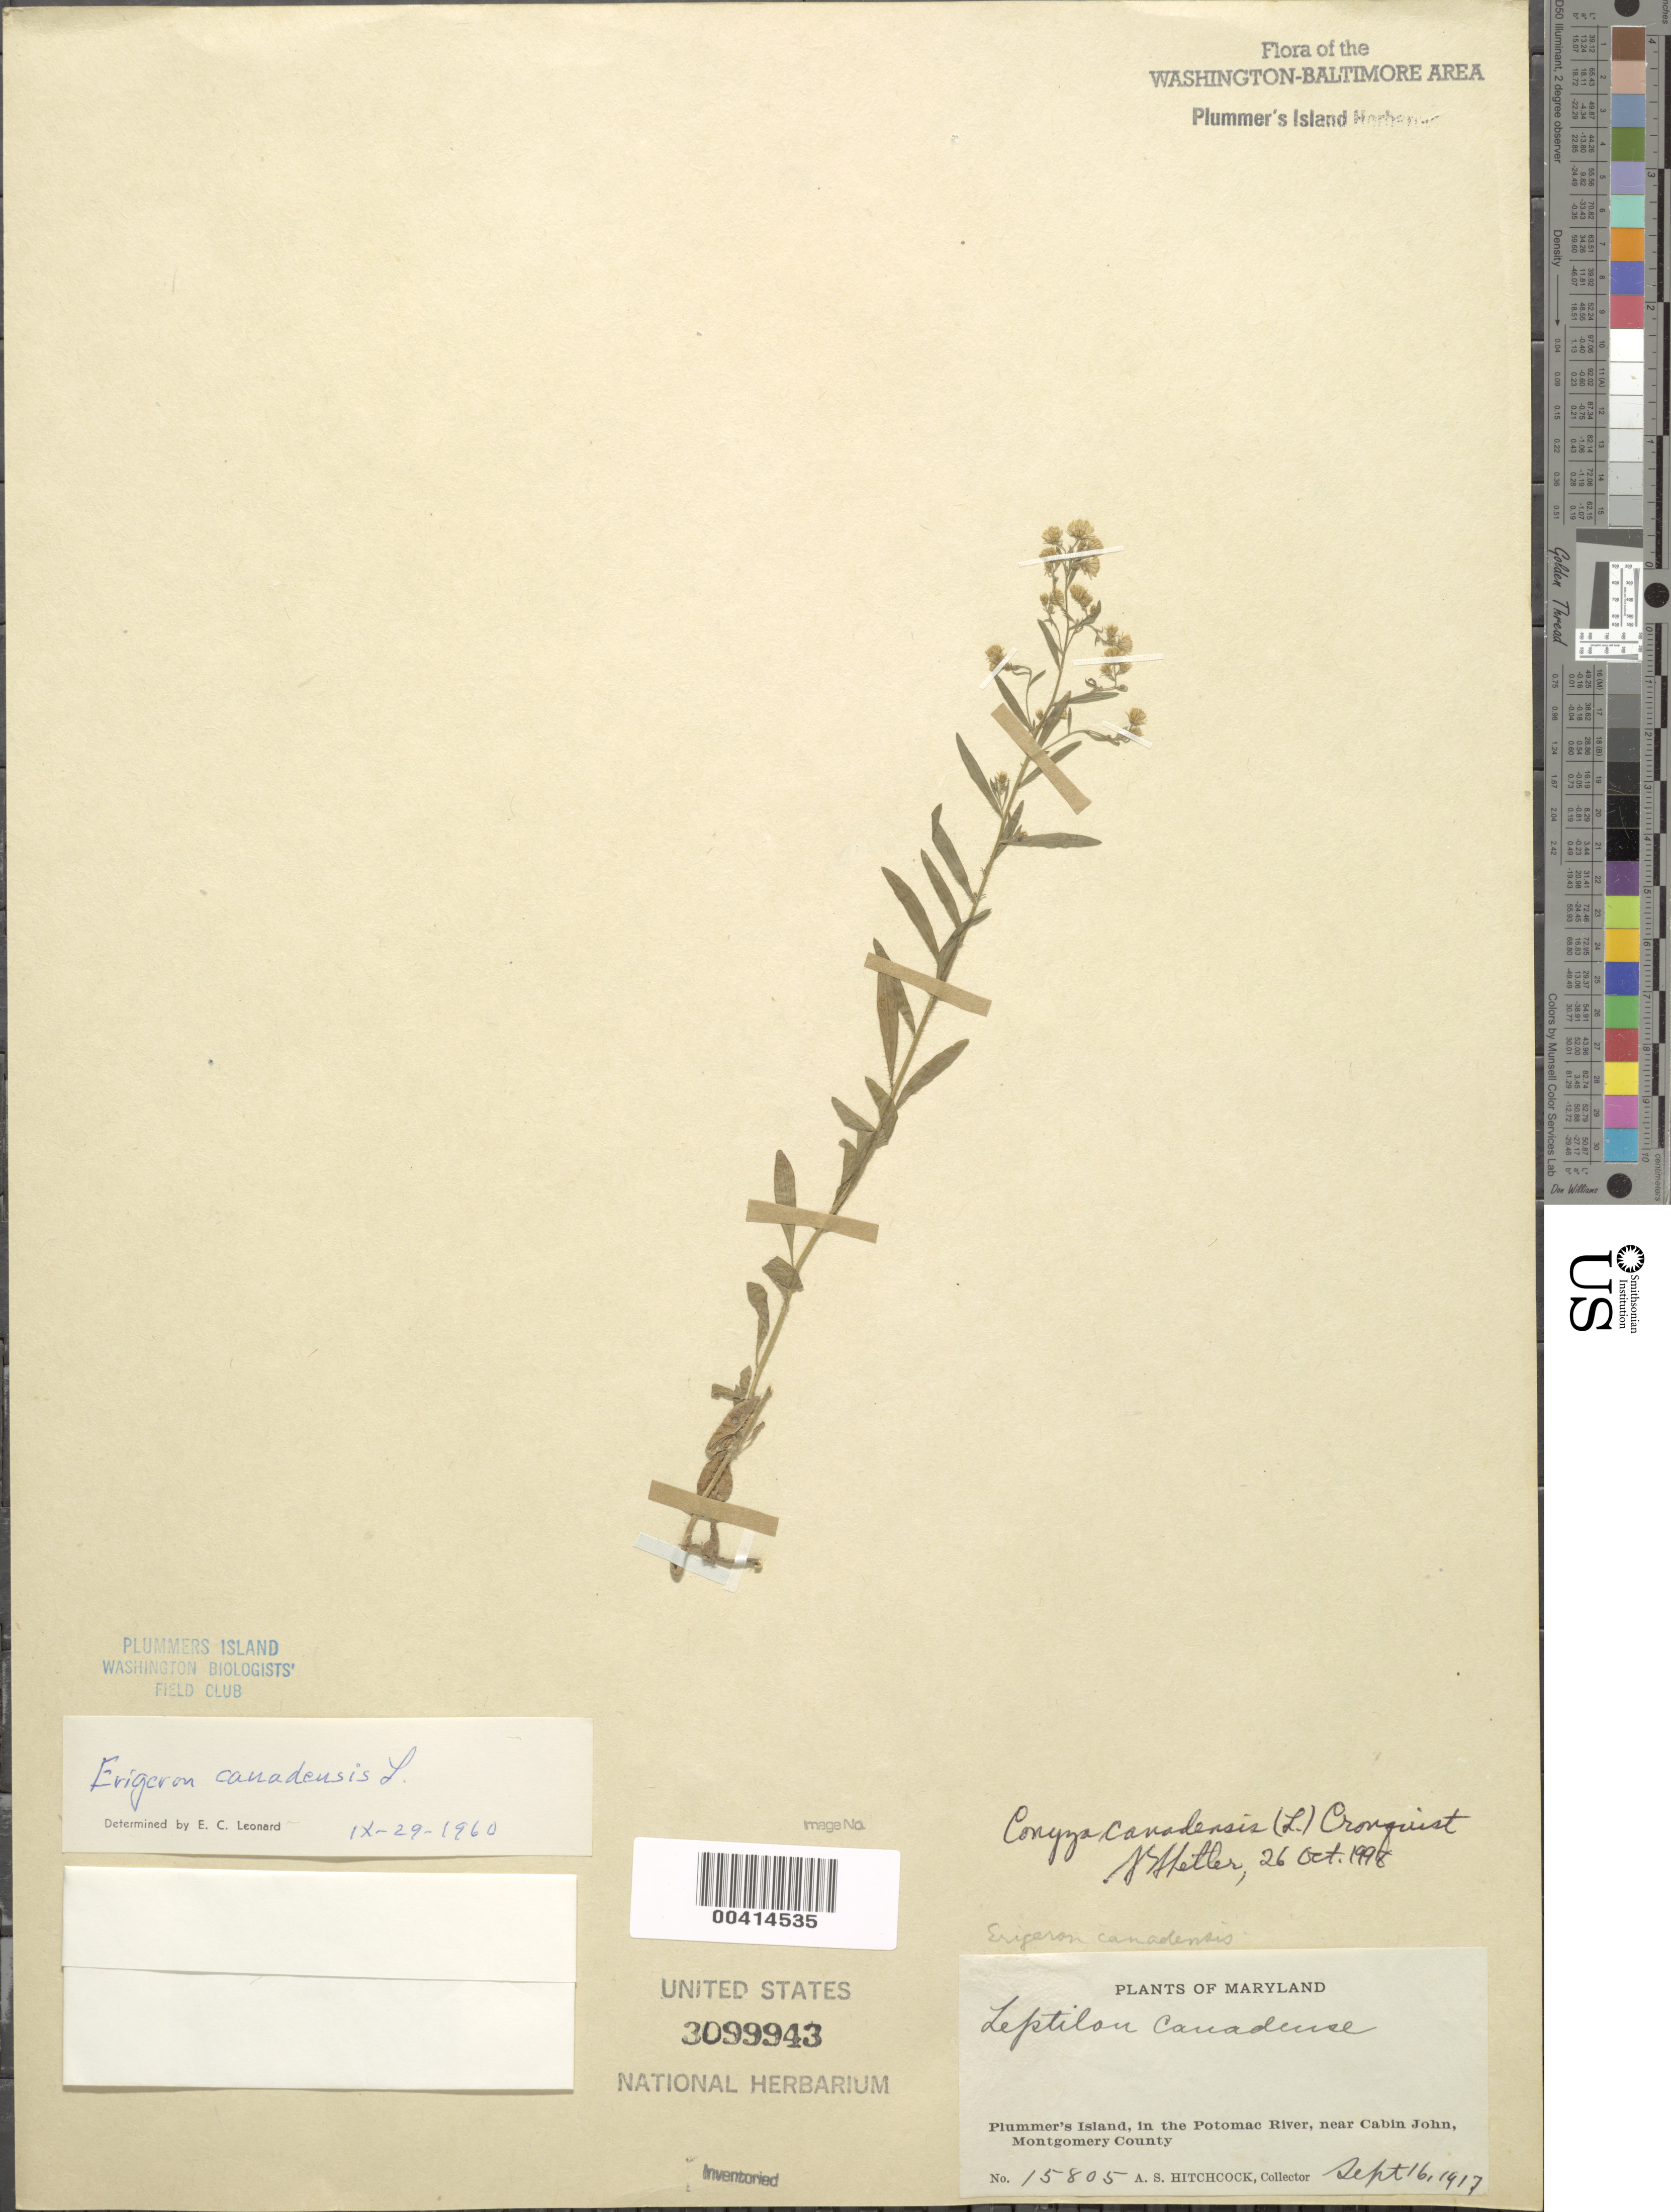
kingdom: Plantae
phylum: Tracheophyta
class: Magnoliopsida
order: Asterales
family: Asteraceae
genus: Conyza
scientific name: Conyza canadensis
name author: (L.) Cronq.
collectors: A. S. Hitchcock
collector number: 15805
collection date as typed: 16 Sep 1917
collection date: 1917-09-16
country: United States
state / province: Maryland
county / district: Montgomery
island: Plummers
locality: Plummer's Island Plummers Island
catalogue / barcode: US 3099943